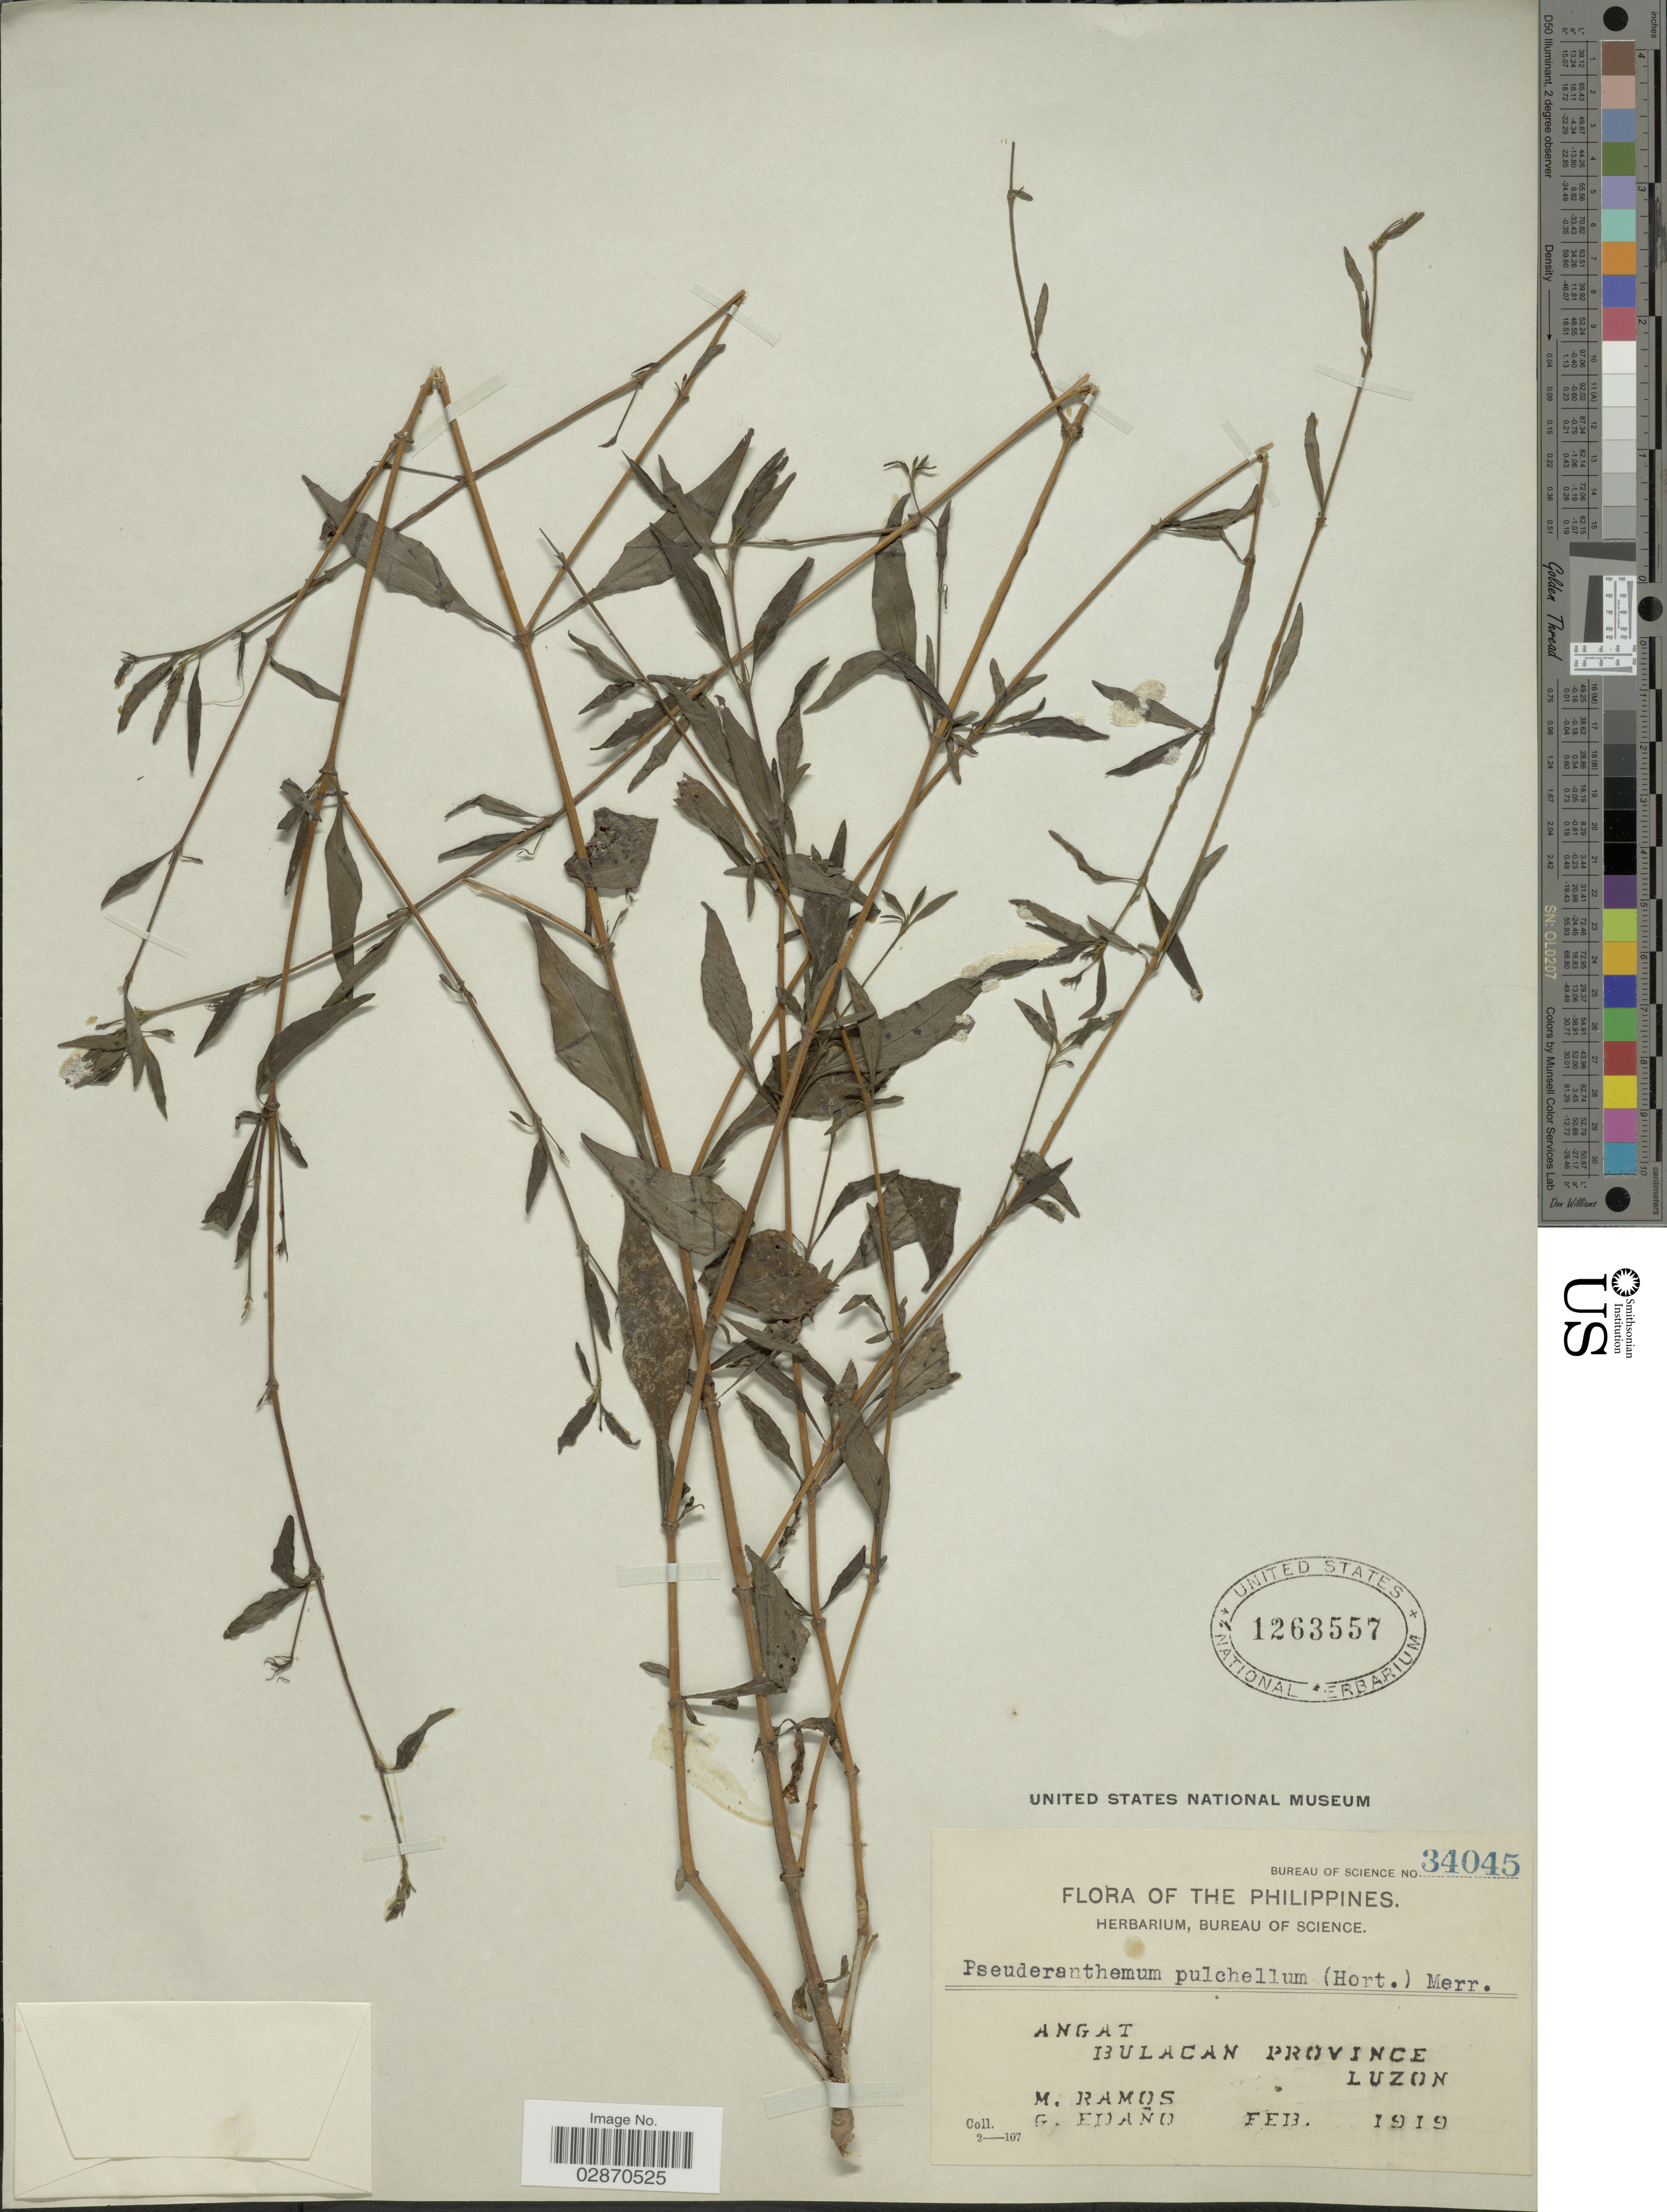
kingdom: Plantae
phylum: Tracheophyta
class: Magnoliopsida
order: Lamiales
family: Acanthaceae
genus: Pseuderanthemum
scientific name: Pseuderanthemum pulchellum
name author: (Andrews) Merr.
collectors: M. Ramos & G. Edaño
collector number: Bureau of Science 34045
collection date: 1919-02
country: Philippines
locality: Angat. Bulacan Province, Luzon.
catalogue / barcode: US 1263557